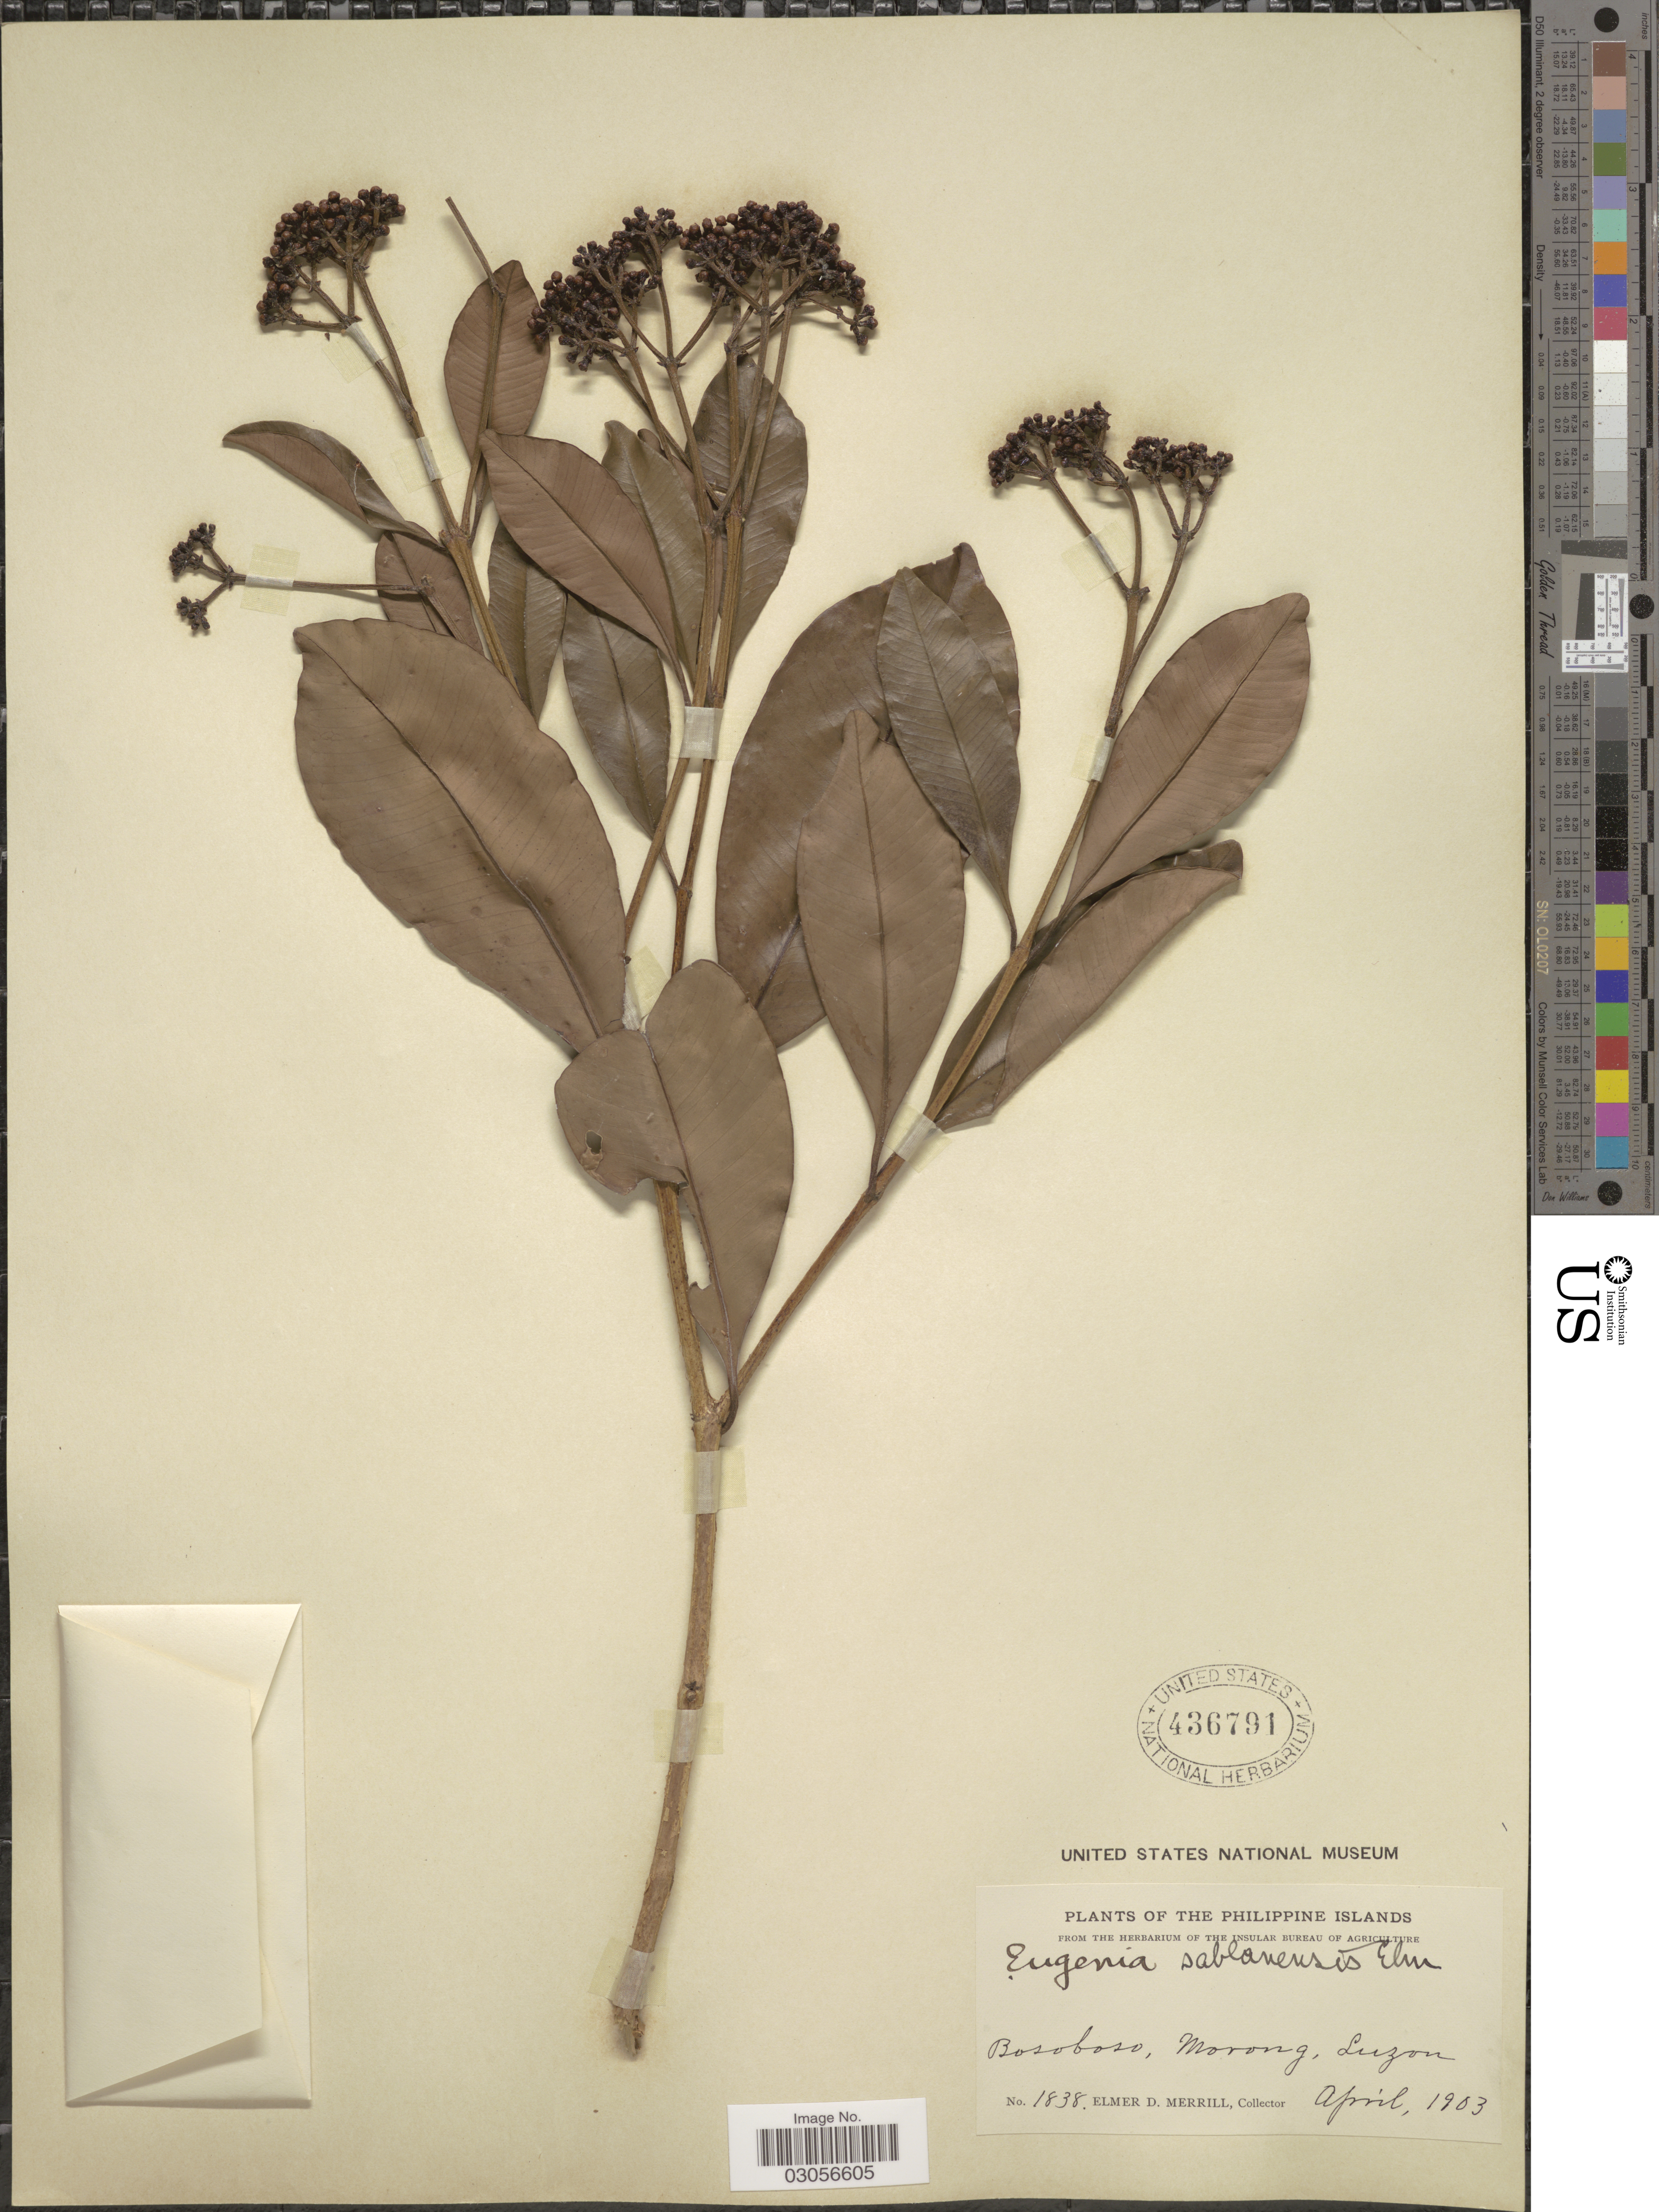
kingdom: Plantae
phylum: Tracheophyta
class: Magnoliopsida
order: Myrtales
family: Myrtaceae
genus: Syzygium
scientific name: Syzygium fastigiatum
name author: (Blume) Merr. & L.M. Perry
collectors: E. D. Merrill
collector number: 1838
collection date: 1903-04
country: Philippines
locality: Philippine Islands. Bosoboso, Morong, Luzon.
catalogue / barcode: US 436791